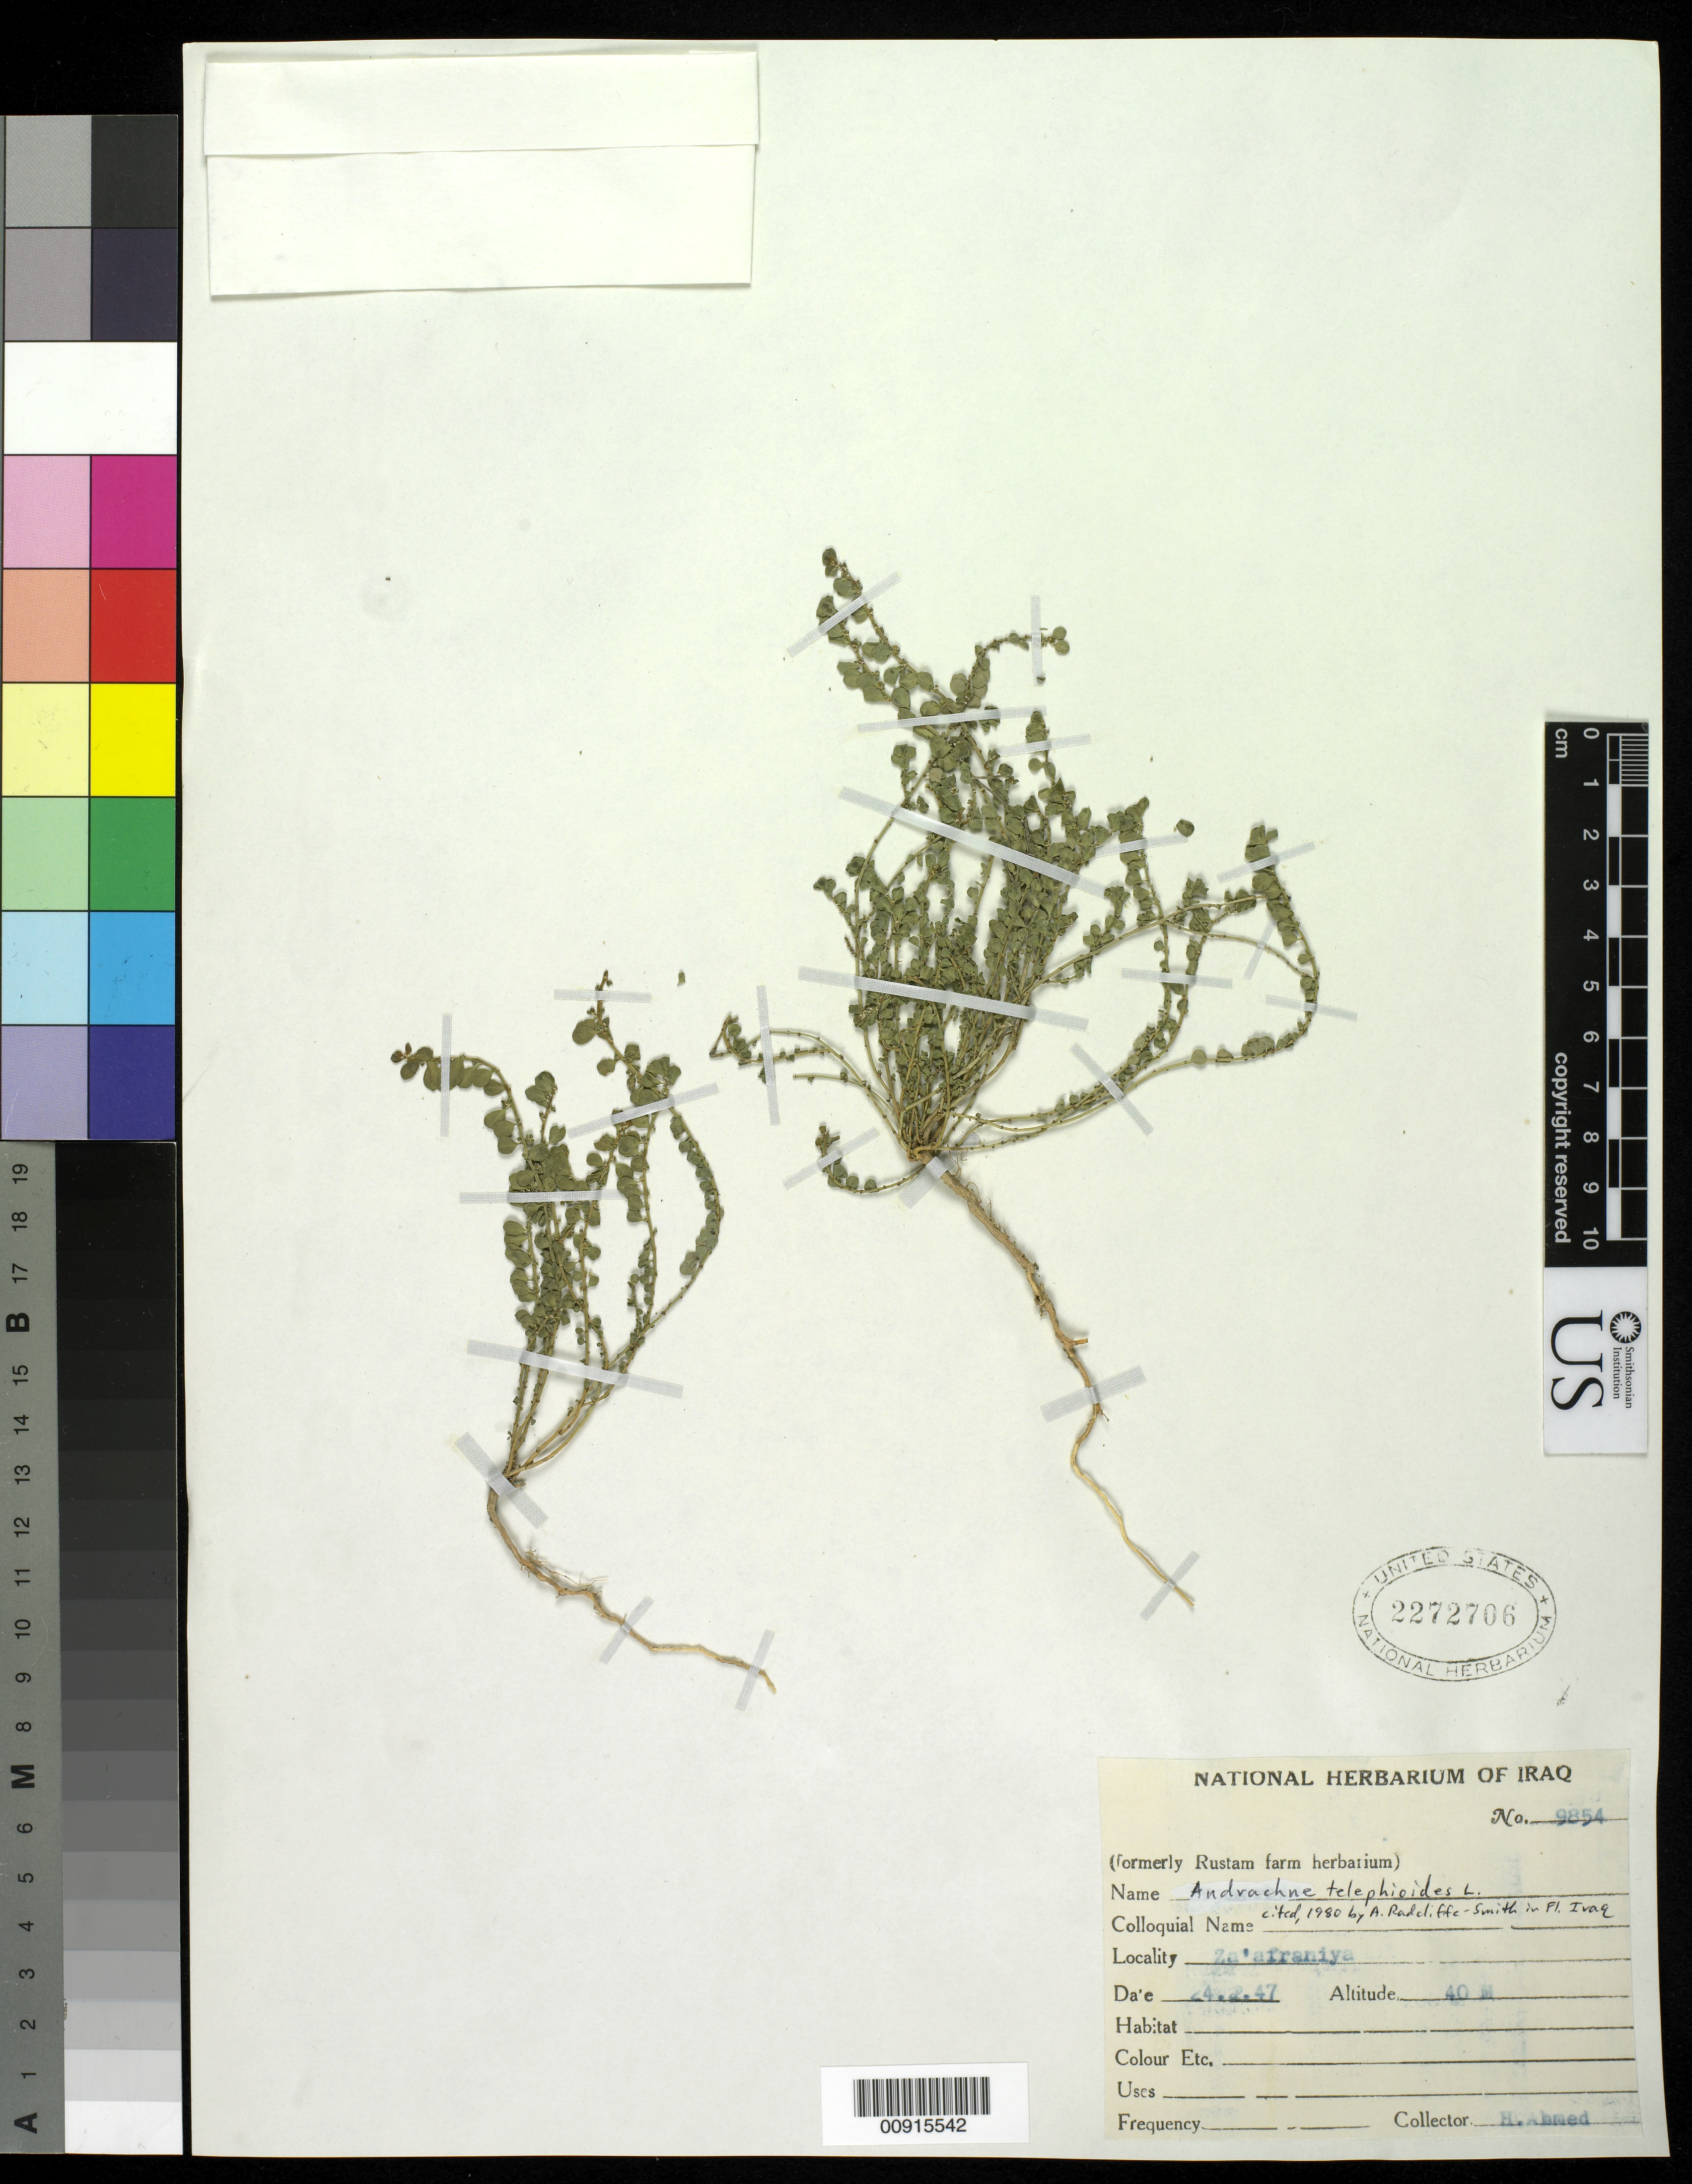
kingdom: Plantae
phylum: Tracheophyta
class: Magnoliopsida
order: Malpighiales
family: Phyllanthaceae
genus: Andrachne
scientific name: Andrachne telephioides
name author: L.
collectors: H. Ahmed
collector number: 9854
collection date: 1947-02-24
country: Iraq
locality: Za'afraniya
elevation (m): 40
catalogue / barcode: US 2272706